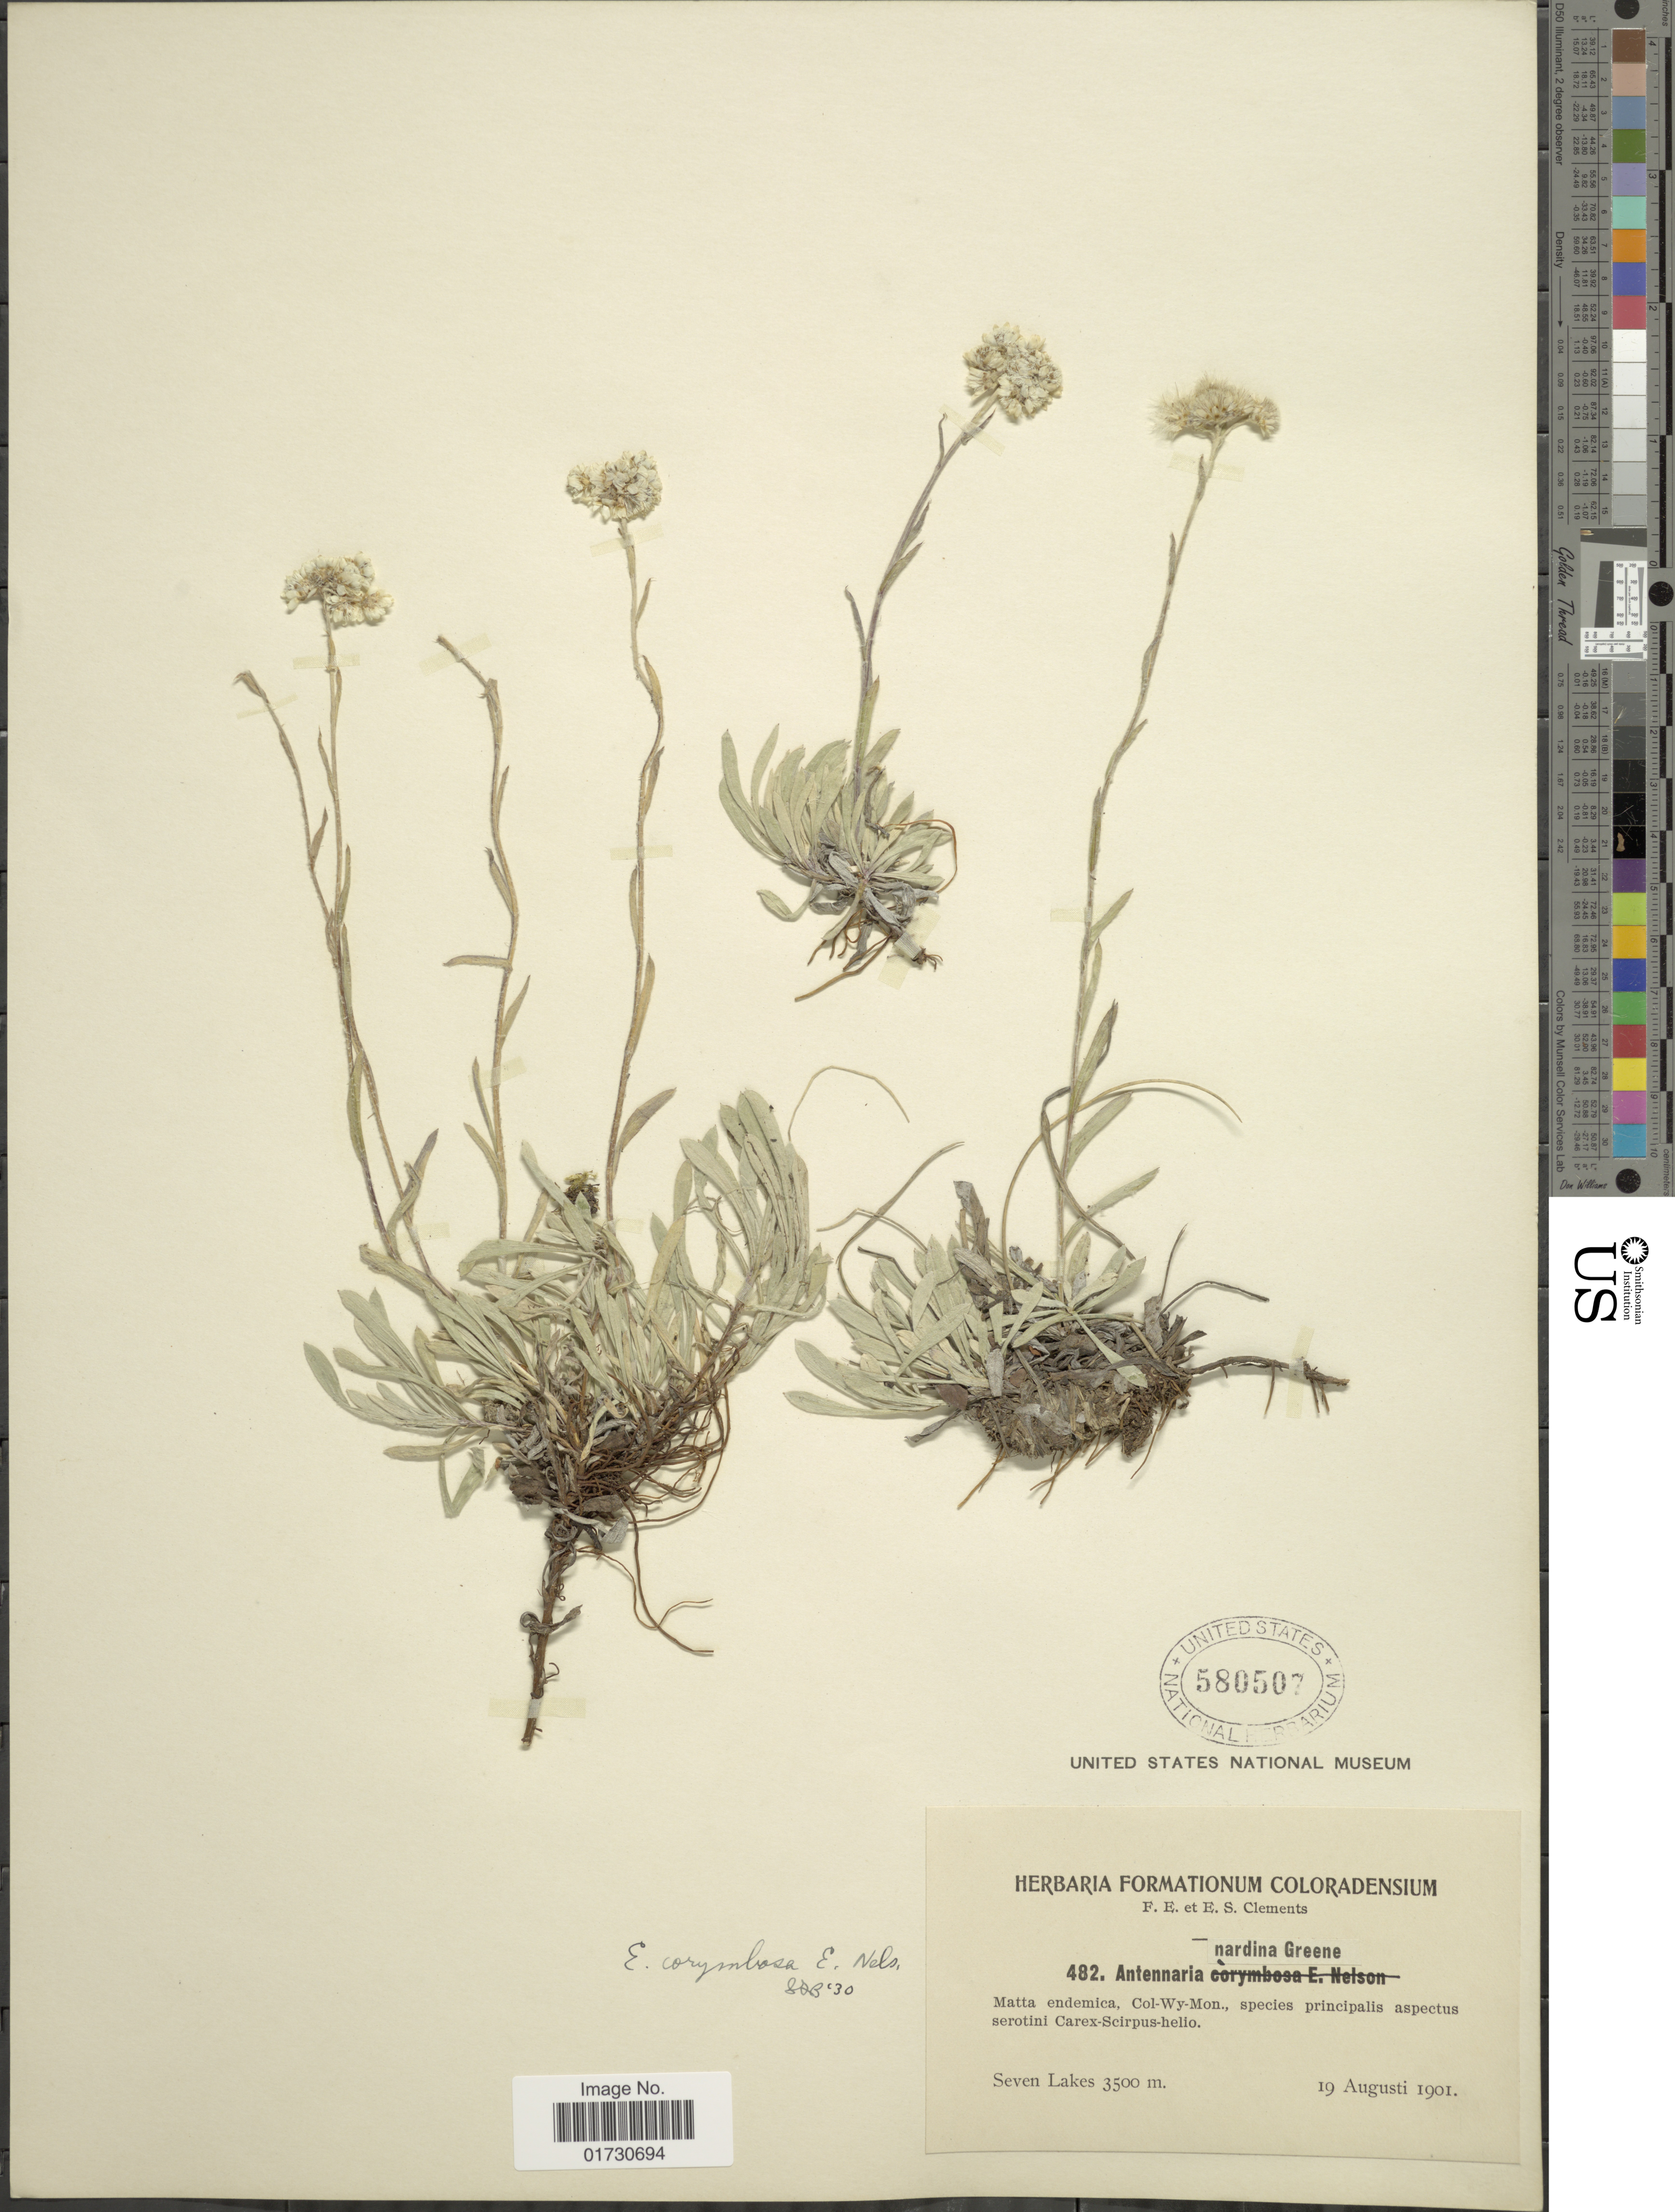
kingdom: Plantae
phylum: Tracheophyta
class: Magnoliopsida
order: Asterales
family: Asteraceae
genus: Antennaria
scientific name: Antennaria corymbosa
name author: E.E. Nelson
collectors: F. E. Clements & E. S. Clements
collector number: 482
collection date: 1901-08-19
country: United States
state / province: Colorado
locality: Seven Lakes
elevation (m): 3500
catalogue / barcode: US 580507